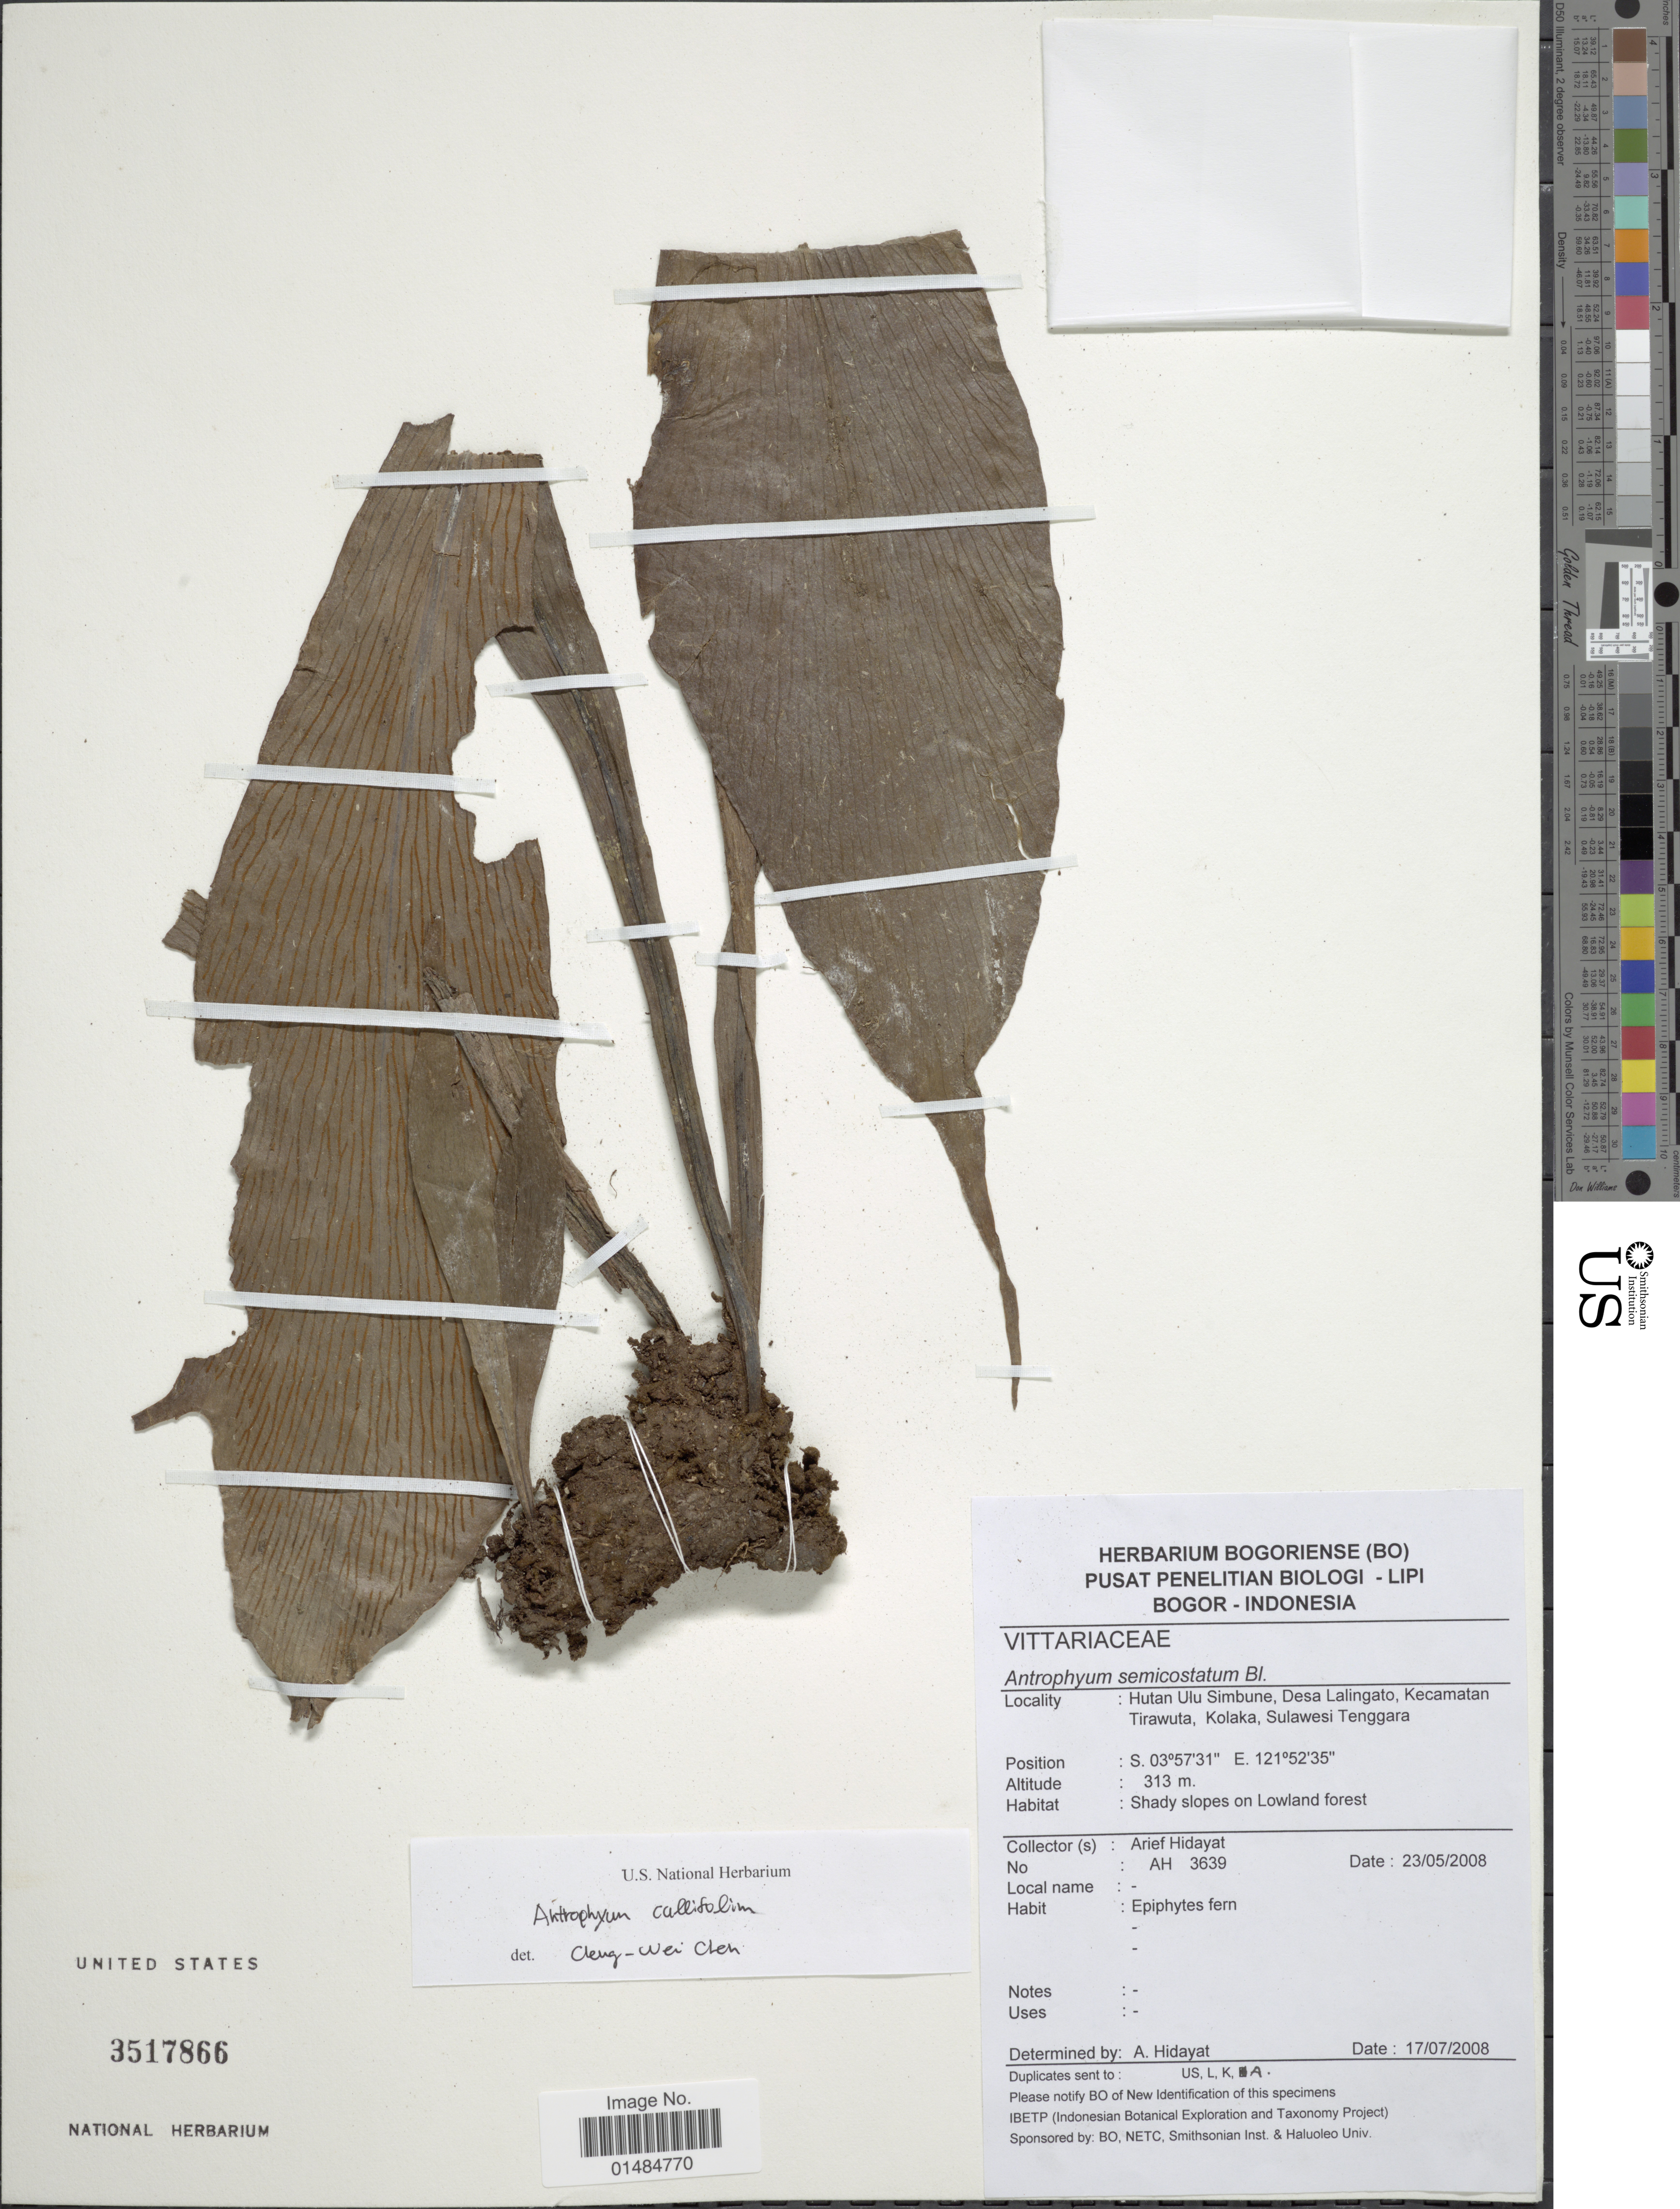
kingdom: Plantae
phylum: Tracheophyta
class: Polypodiopsida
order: Polypodiales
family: Pteridaceae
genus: Antrophyum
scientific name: Antrophyum callifolium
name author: Blume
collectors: A. Hidayat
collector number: AH 3639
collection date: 2008-05-23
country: Indonesia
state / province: Sulawesi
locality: Hutan Ulu Simbune, Desa Lalingato, Kecamatan Tirawuta, Kolaka, Sulawesi Tenggara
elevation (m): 313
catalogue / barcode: US 3517866